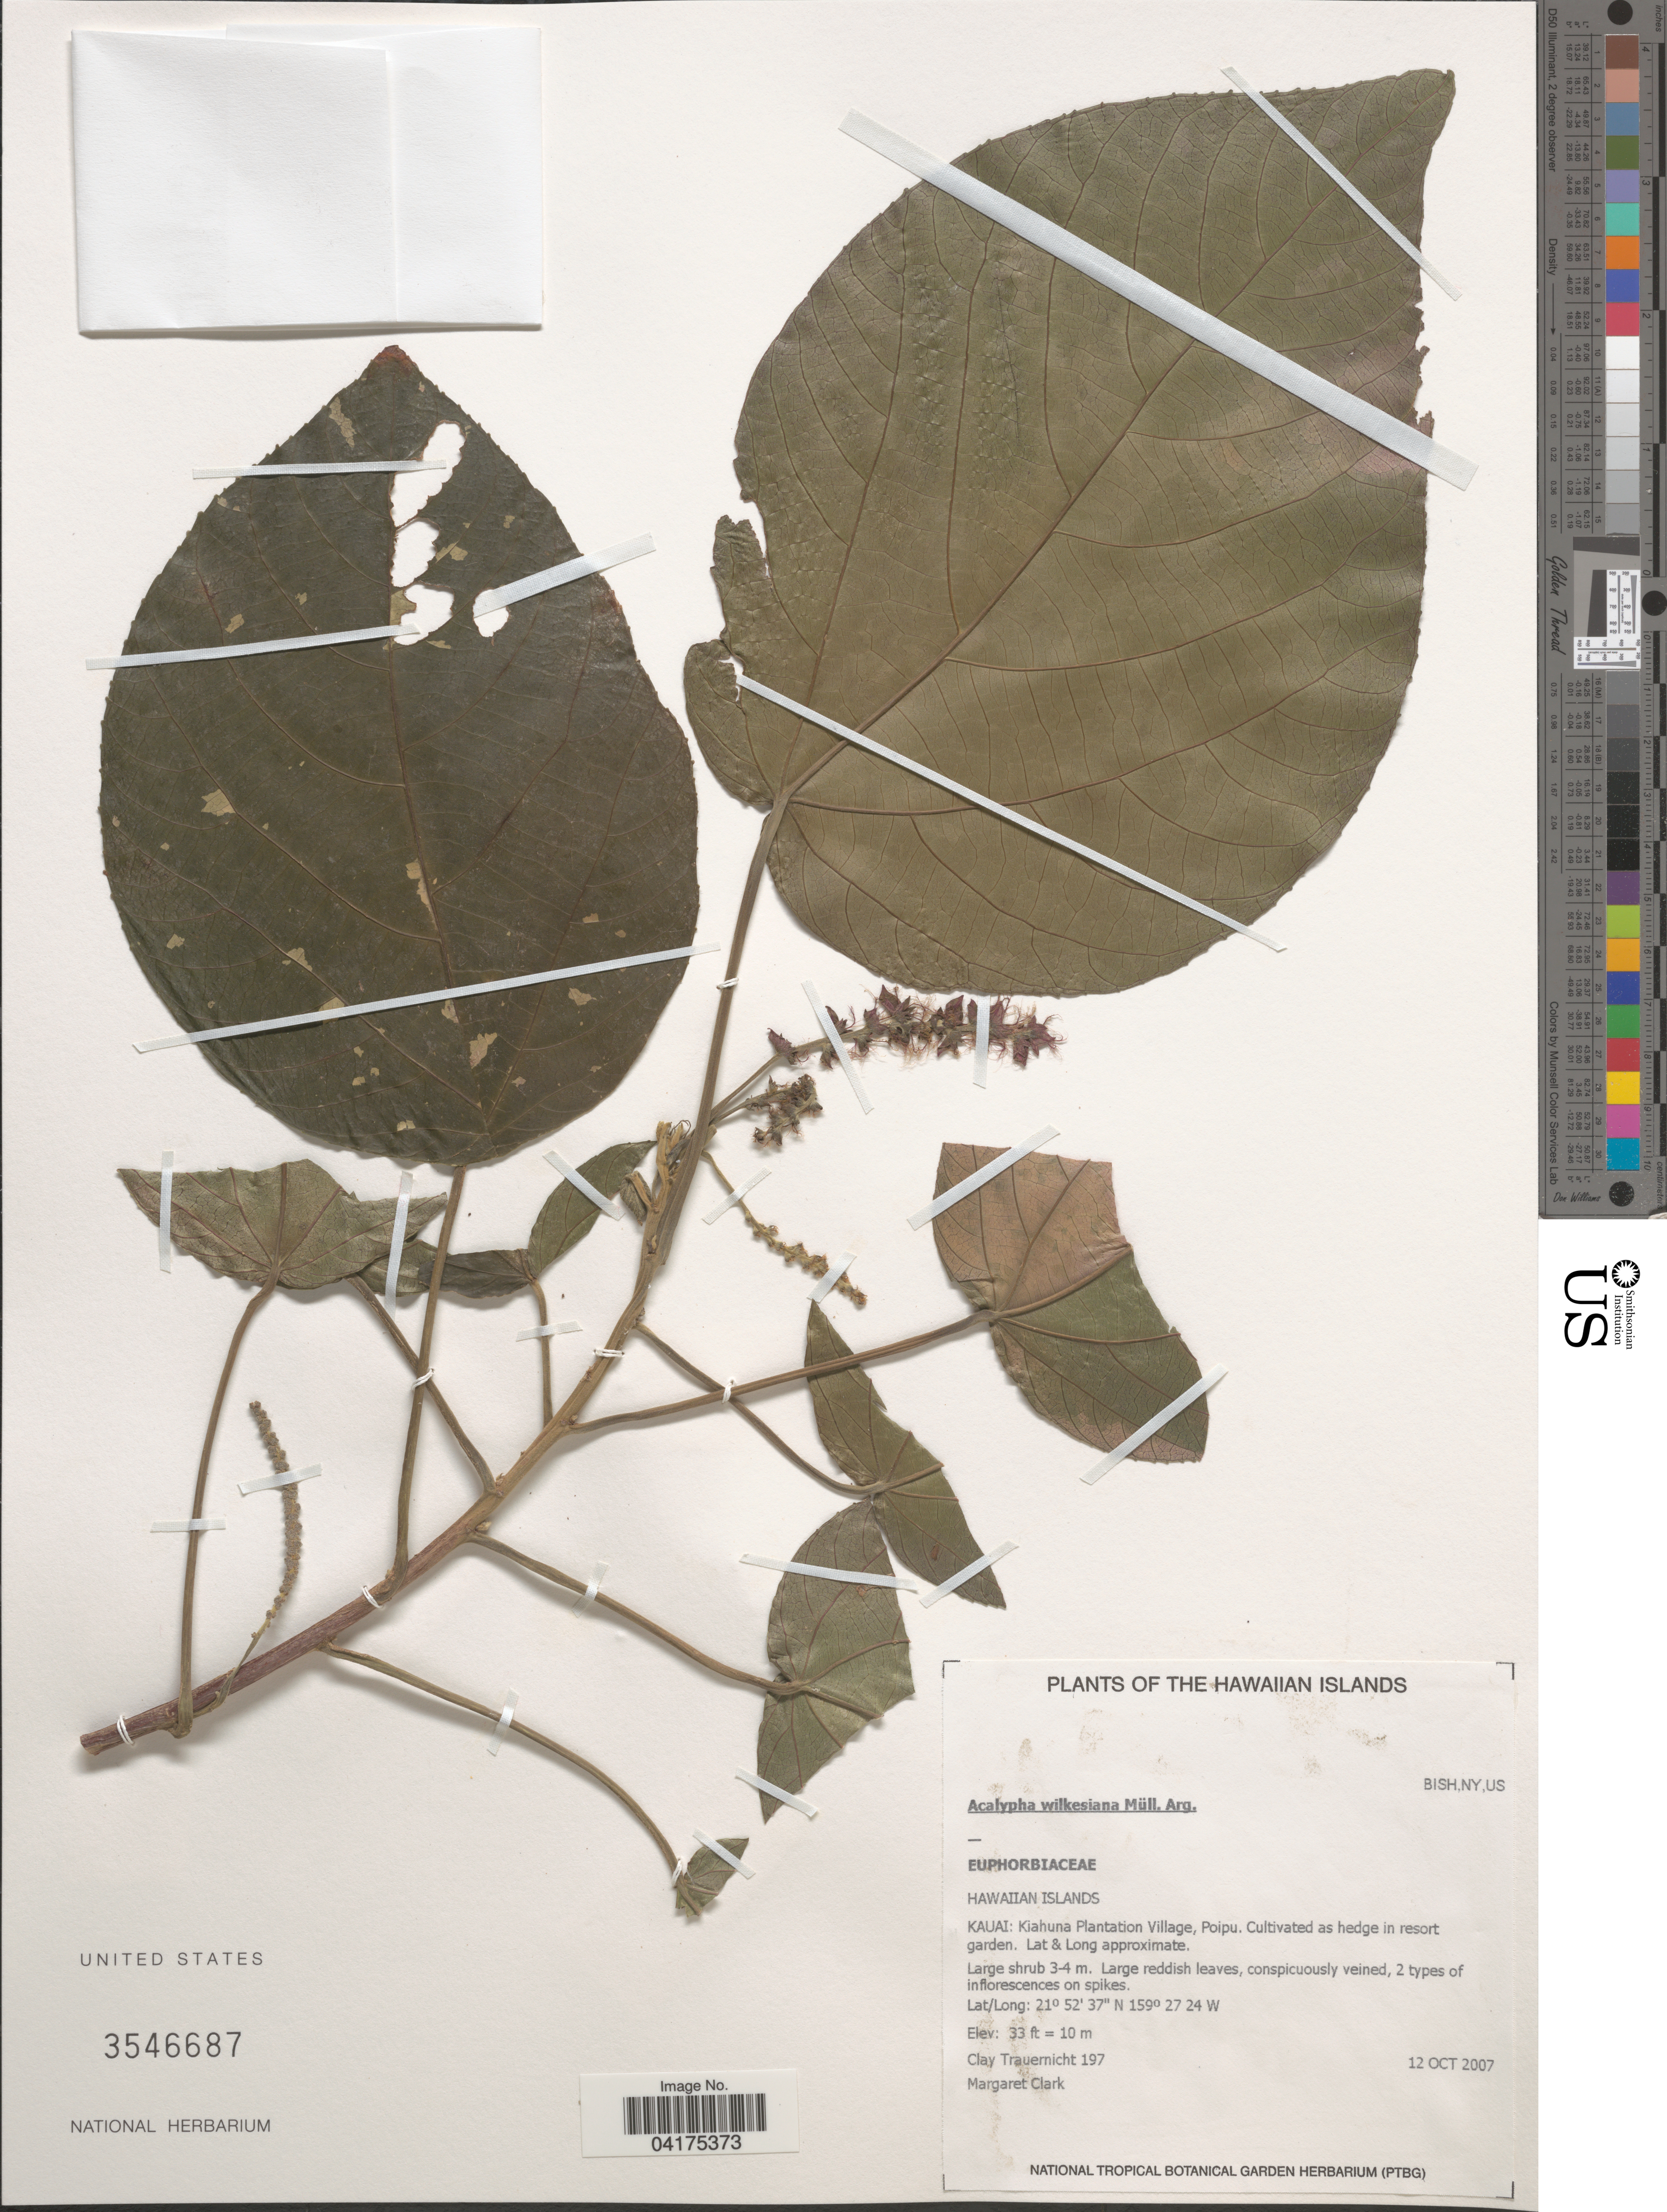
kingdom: Plantae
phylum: Tracheophyta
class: Magnoliopsida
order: Malpighiales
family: Euphorbiaceae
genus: Acalypha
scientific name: Acalypha wilkesiana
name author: Müll. Arg. in DC.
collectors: C. Trauernicht & M. Clark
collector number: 197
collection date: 2007-10-12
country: United States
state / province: Hawaii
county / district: Hawaii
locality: Hawaiian Islands. Kauai: Kiahuna Plantation Village, Poipu. Cultivated as hedge in resort garden.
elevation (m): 10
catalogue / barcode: US 3546687